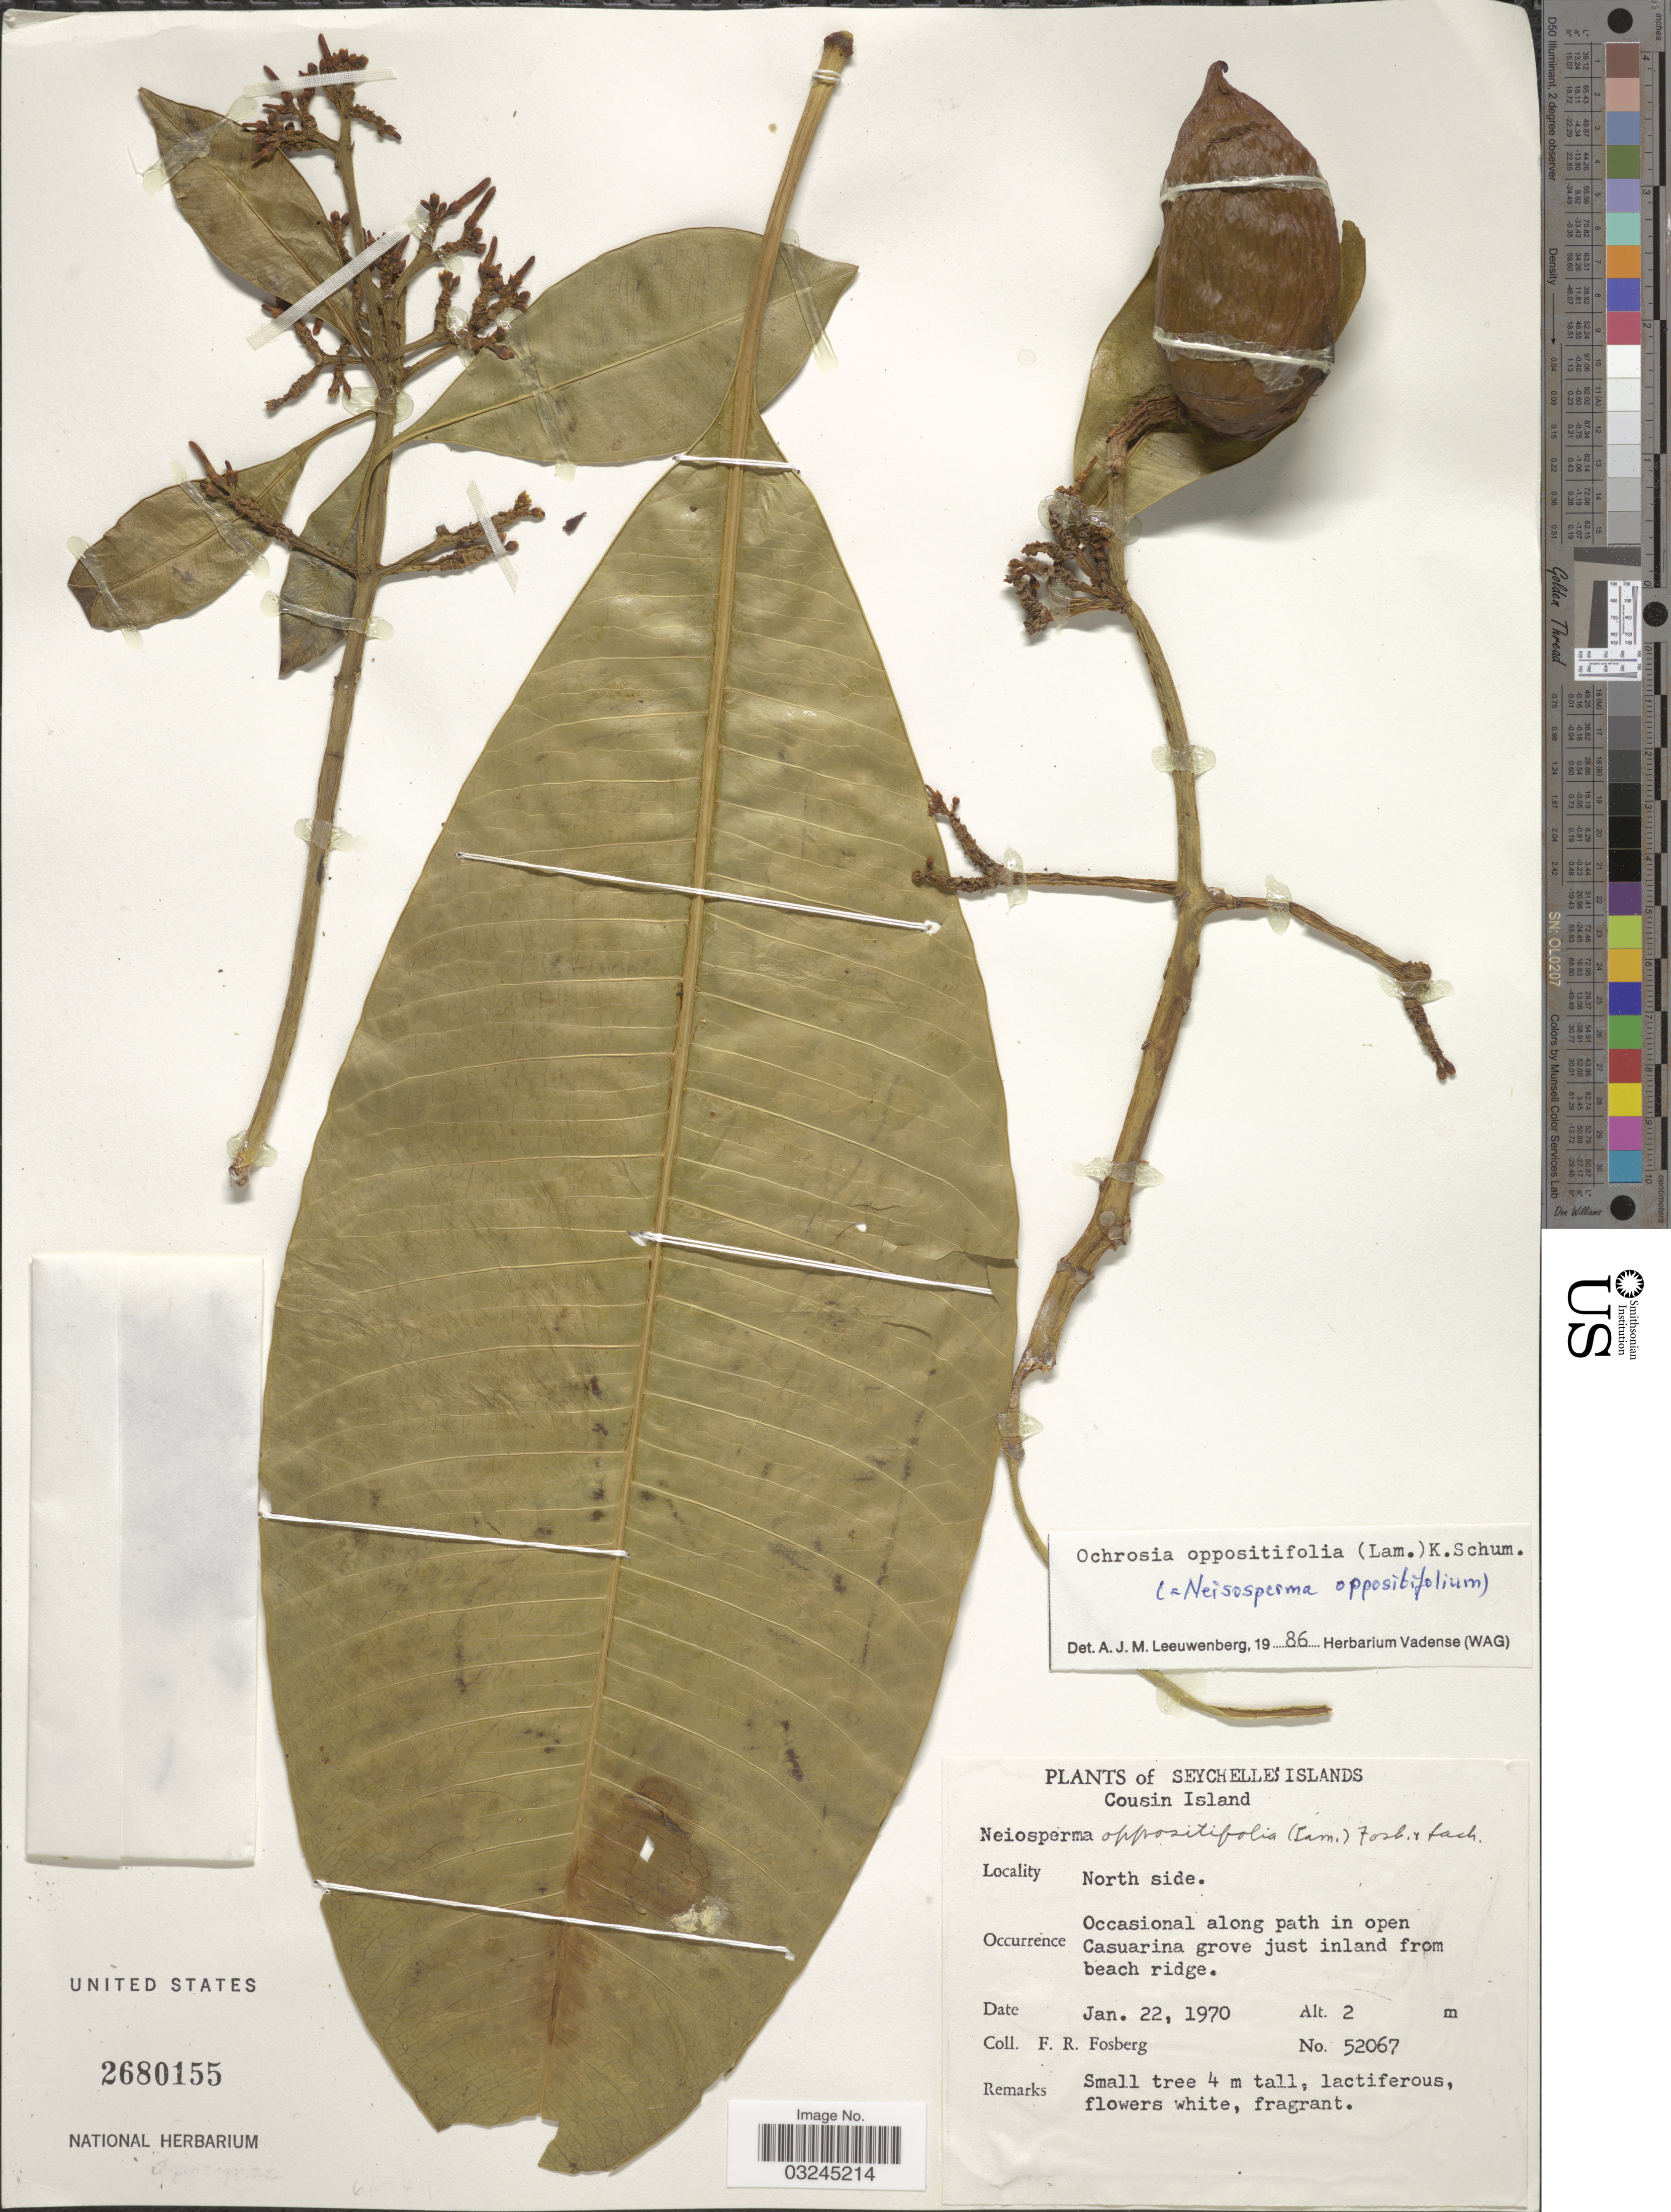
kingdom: Plantae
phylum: Tracheophyta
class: Magnoliopsida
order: Gentianales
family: Apocynaceae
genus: Ochrosia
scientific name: Ochrosia oppositifolia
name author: (Lam.) K. Schum.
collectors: F. R. Fosberg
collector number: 52067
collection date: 1970-01-22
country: Seychelles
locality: Seychelles Islands. Cousin Island. North side.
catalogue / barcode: US 2680155